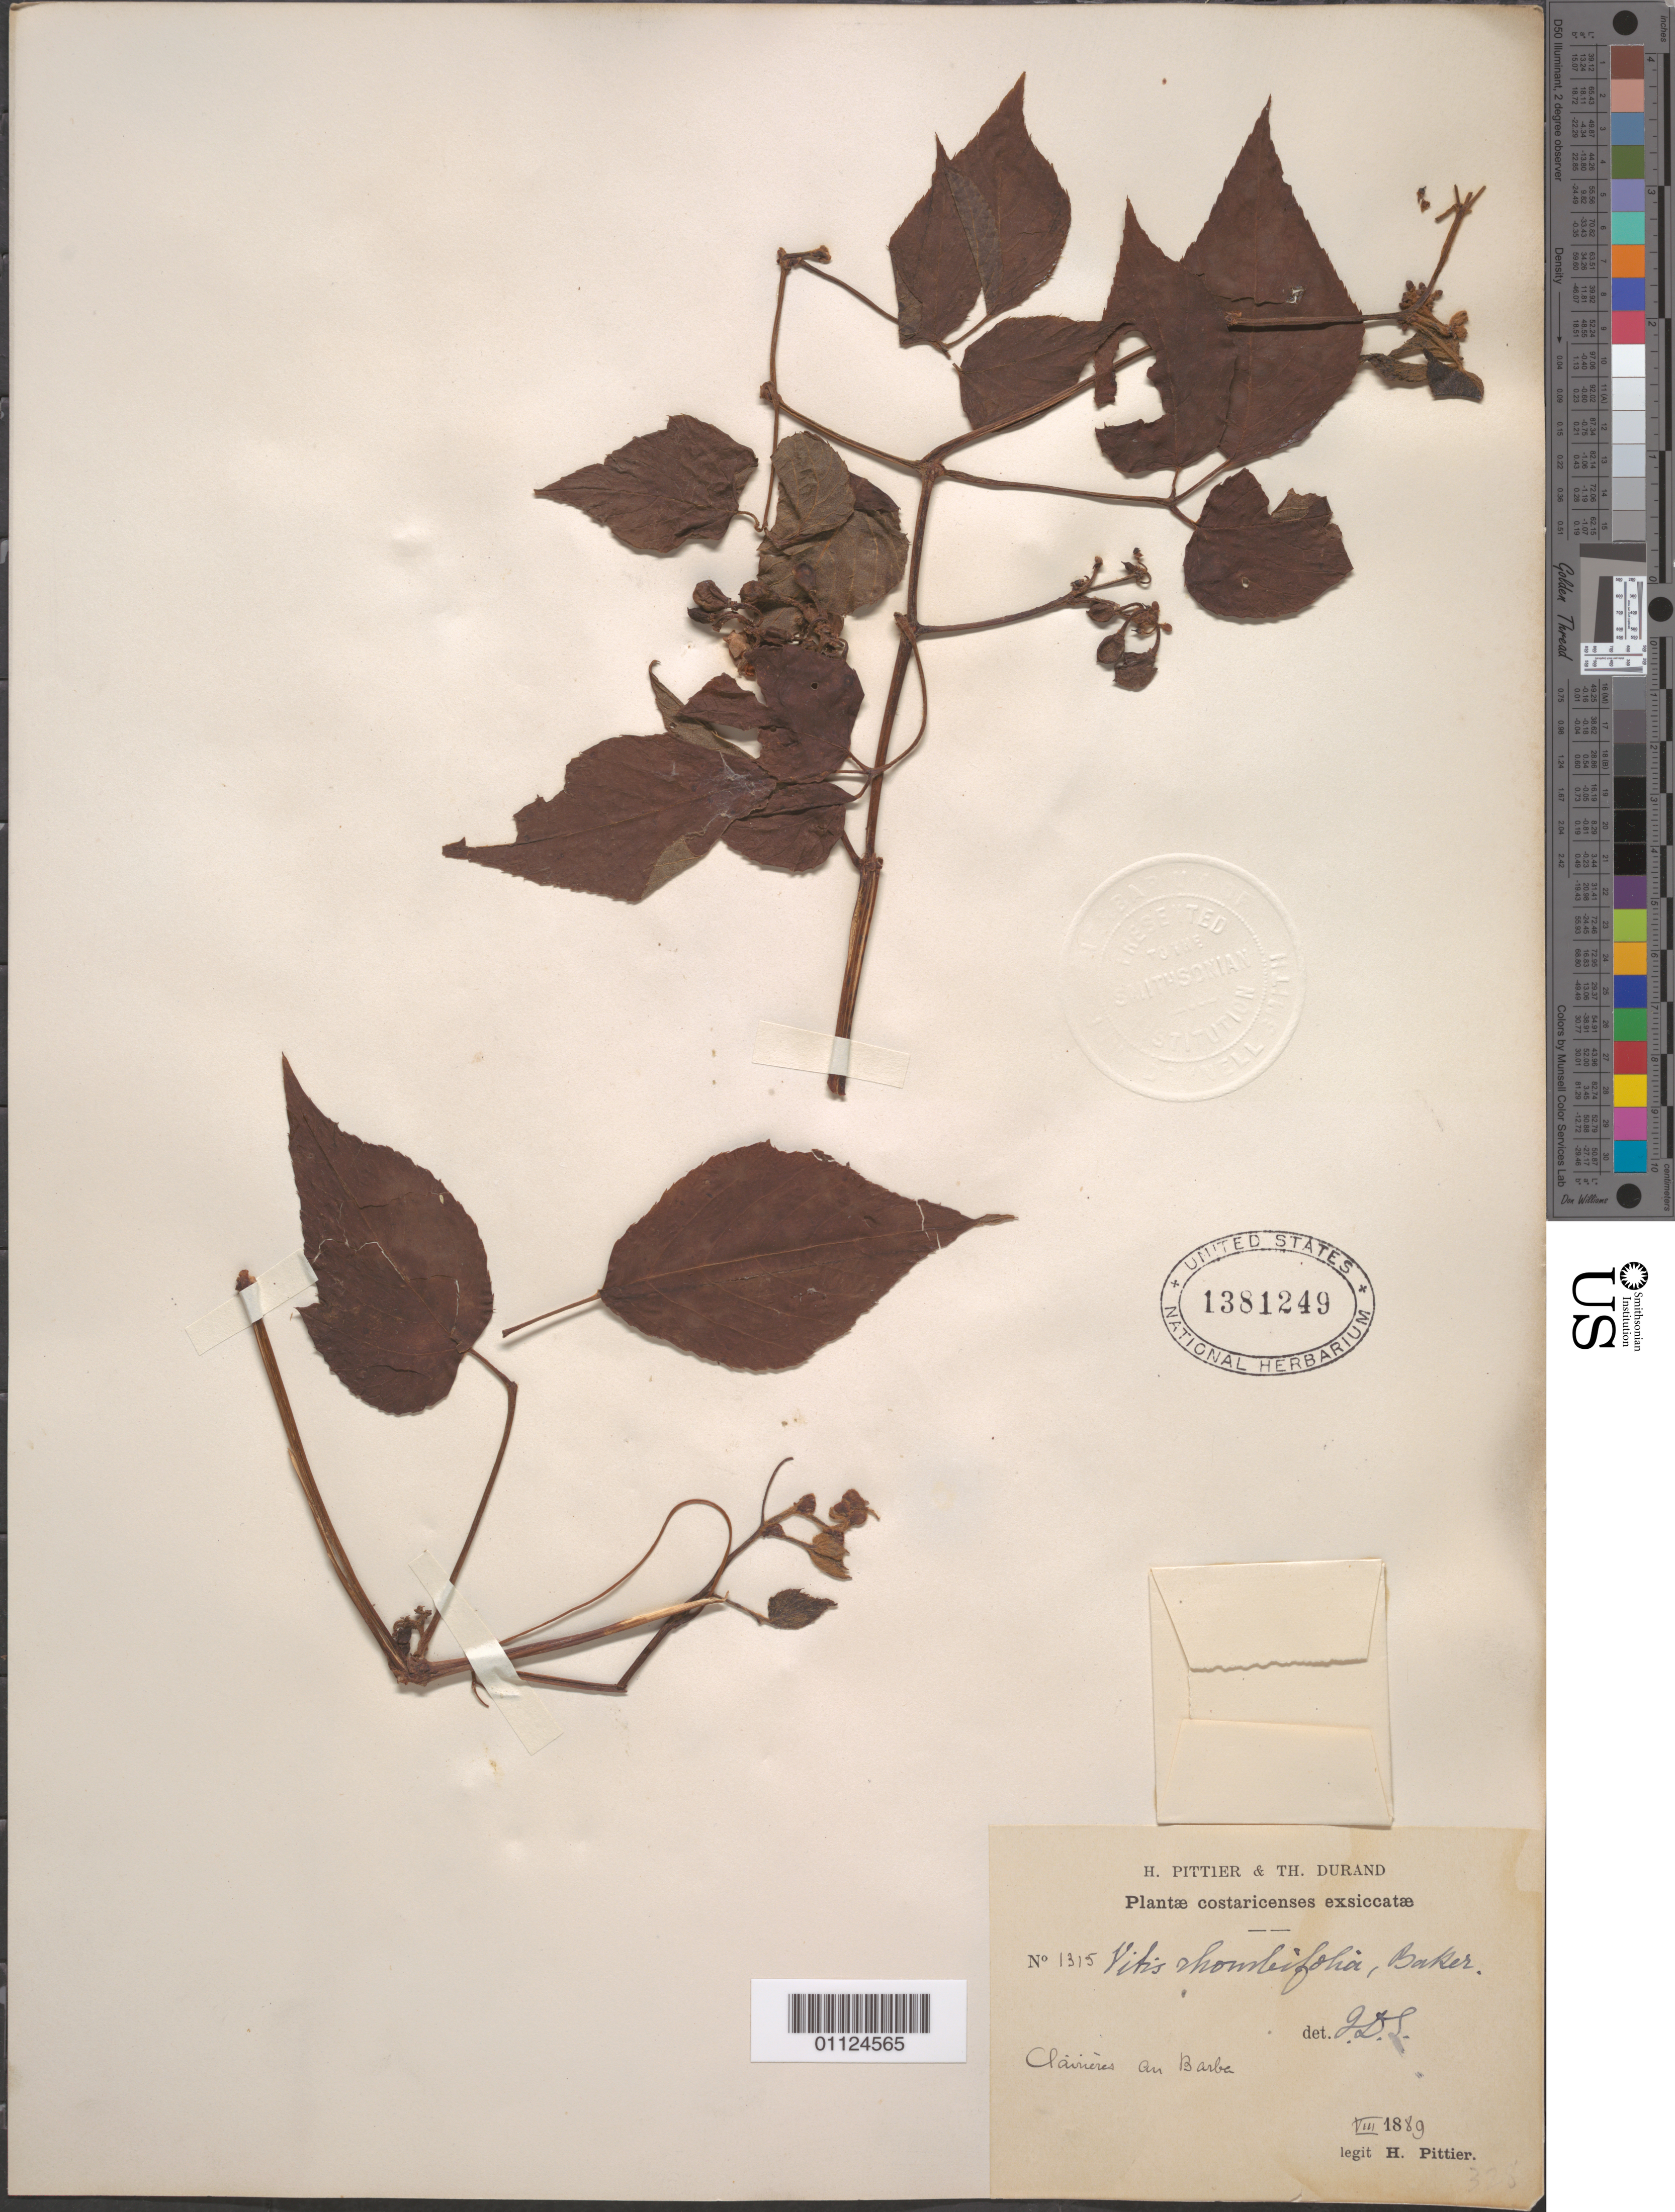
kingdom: Plantae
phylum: Tracheophyta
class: Magnoliopsida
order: Vitales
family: Vitaceae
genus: Cissus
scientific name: Cissus rhombifolia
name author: Vahl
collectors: H. F. Pittier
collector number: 1315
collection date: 1889-08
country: Costa Rica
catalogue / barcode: US 1381249